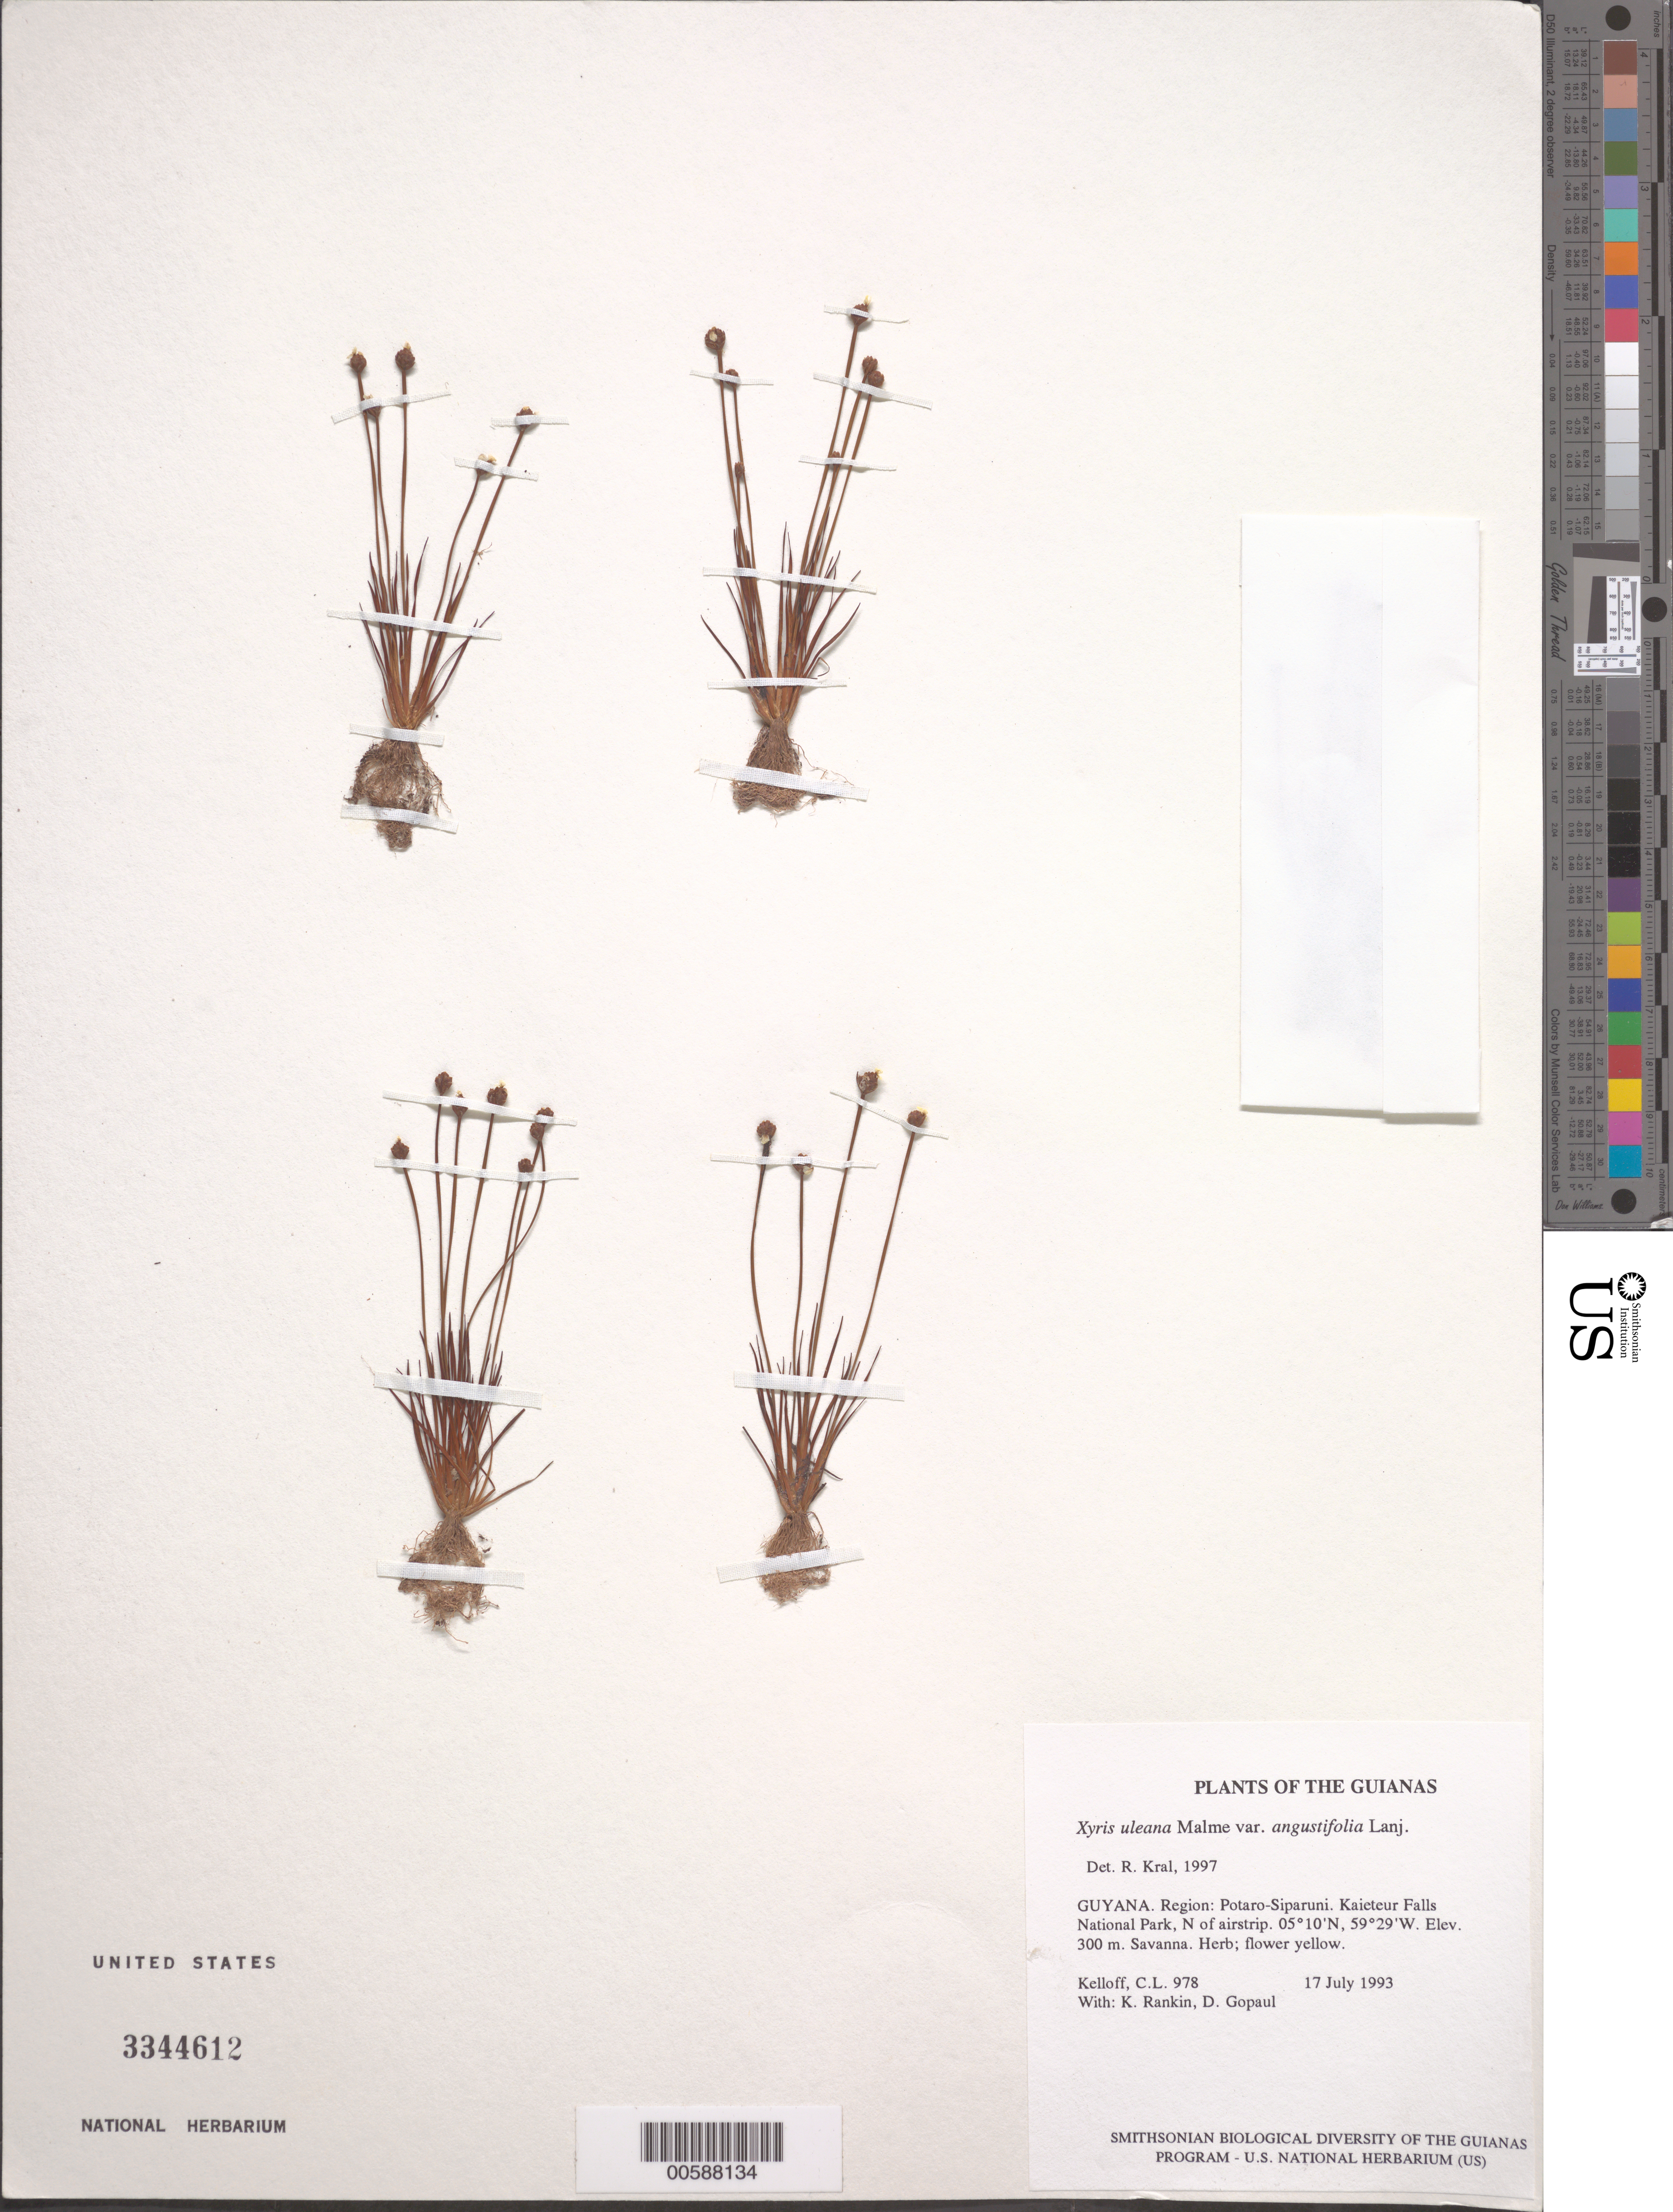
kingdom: Plantae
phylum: Tracheophyta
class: Liliopsida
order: Poales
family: Xyridaceae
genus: Xyris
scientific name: Xyris uleana var. angustifolia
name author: Lanj.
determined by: Kral, Robert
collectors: C. L. Kelloff, K. Rankin & D. Gopaul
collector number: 978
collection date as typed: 17 July 1993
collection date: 1993-07-17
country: Guyana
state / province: Potaro-Siparuni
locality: Kaieteur Falls National Park, N of airstrip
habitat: Savanna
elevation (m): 300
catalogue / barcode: US 3344612